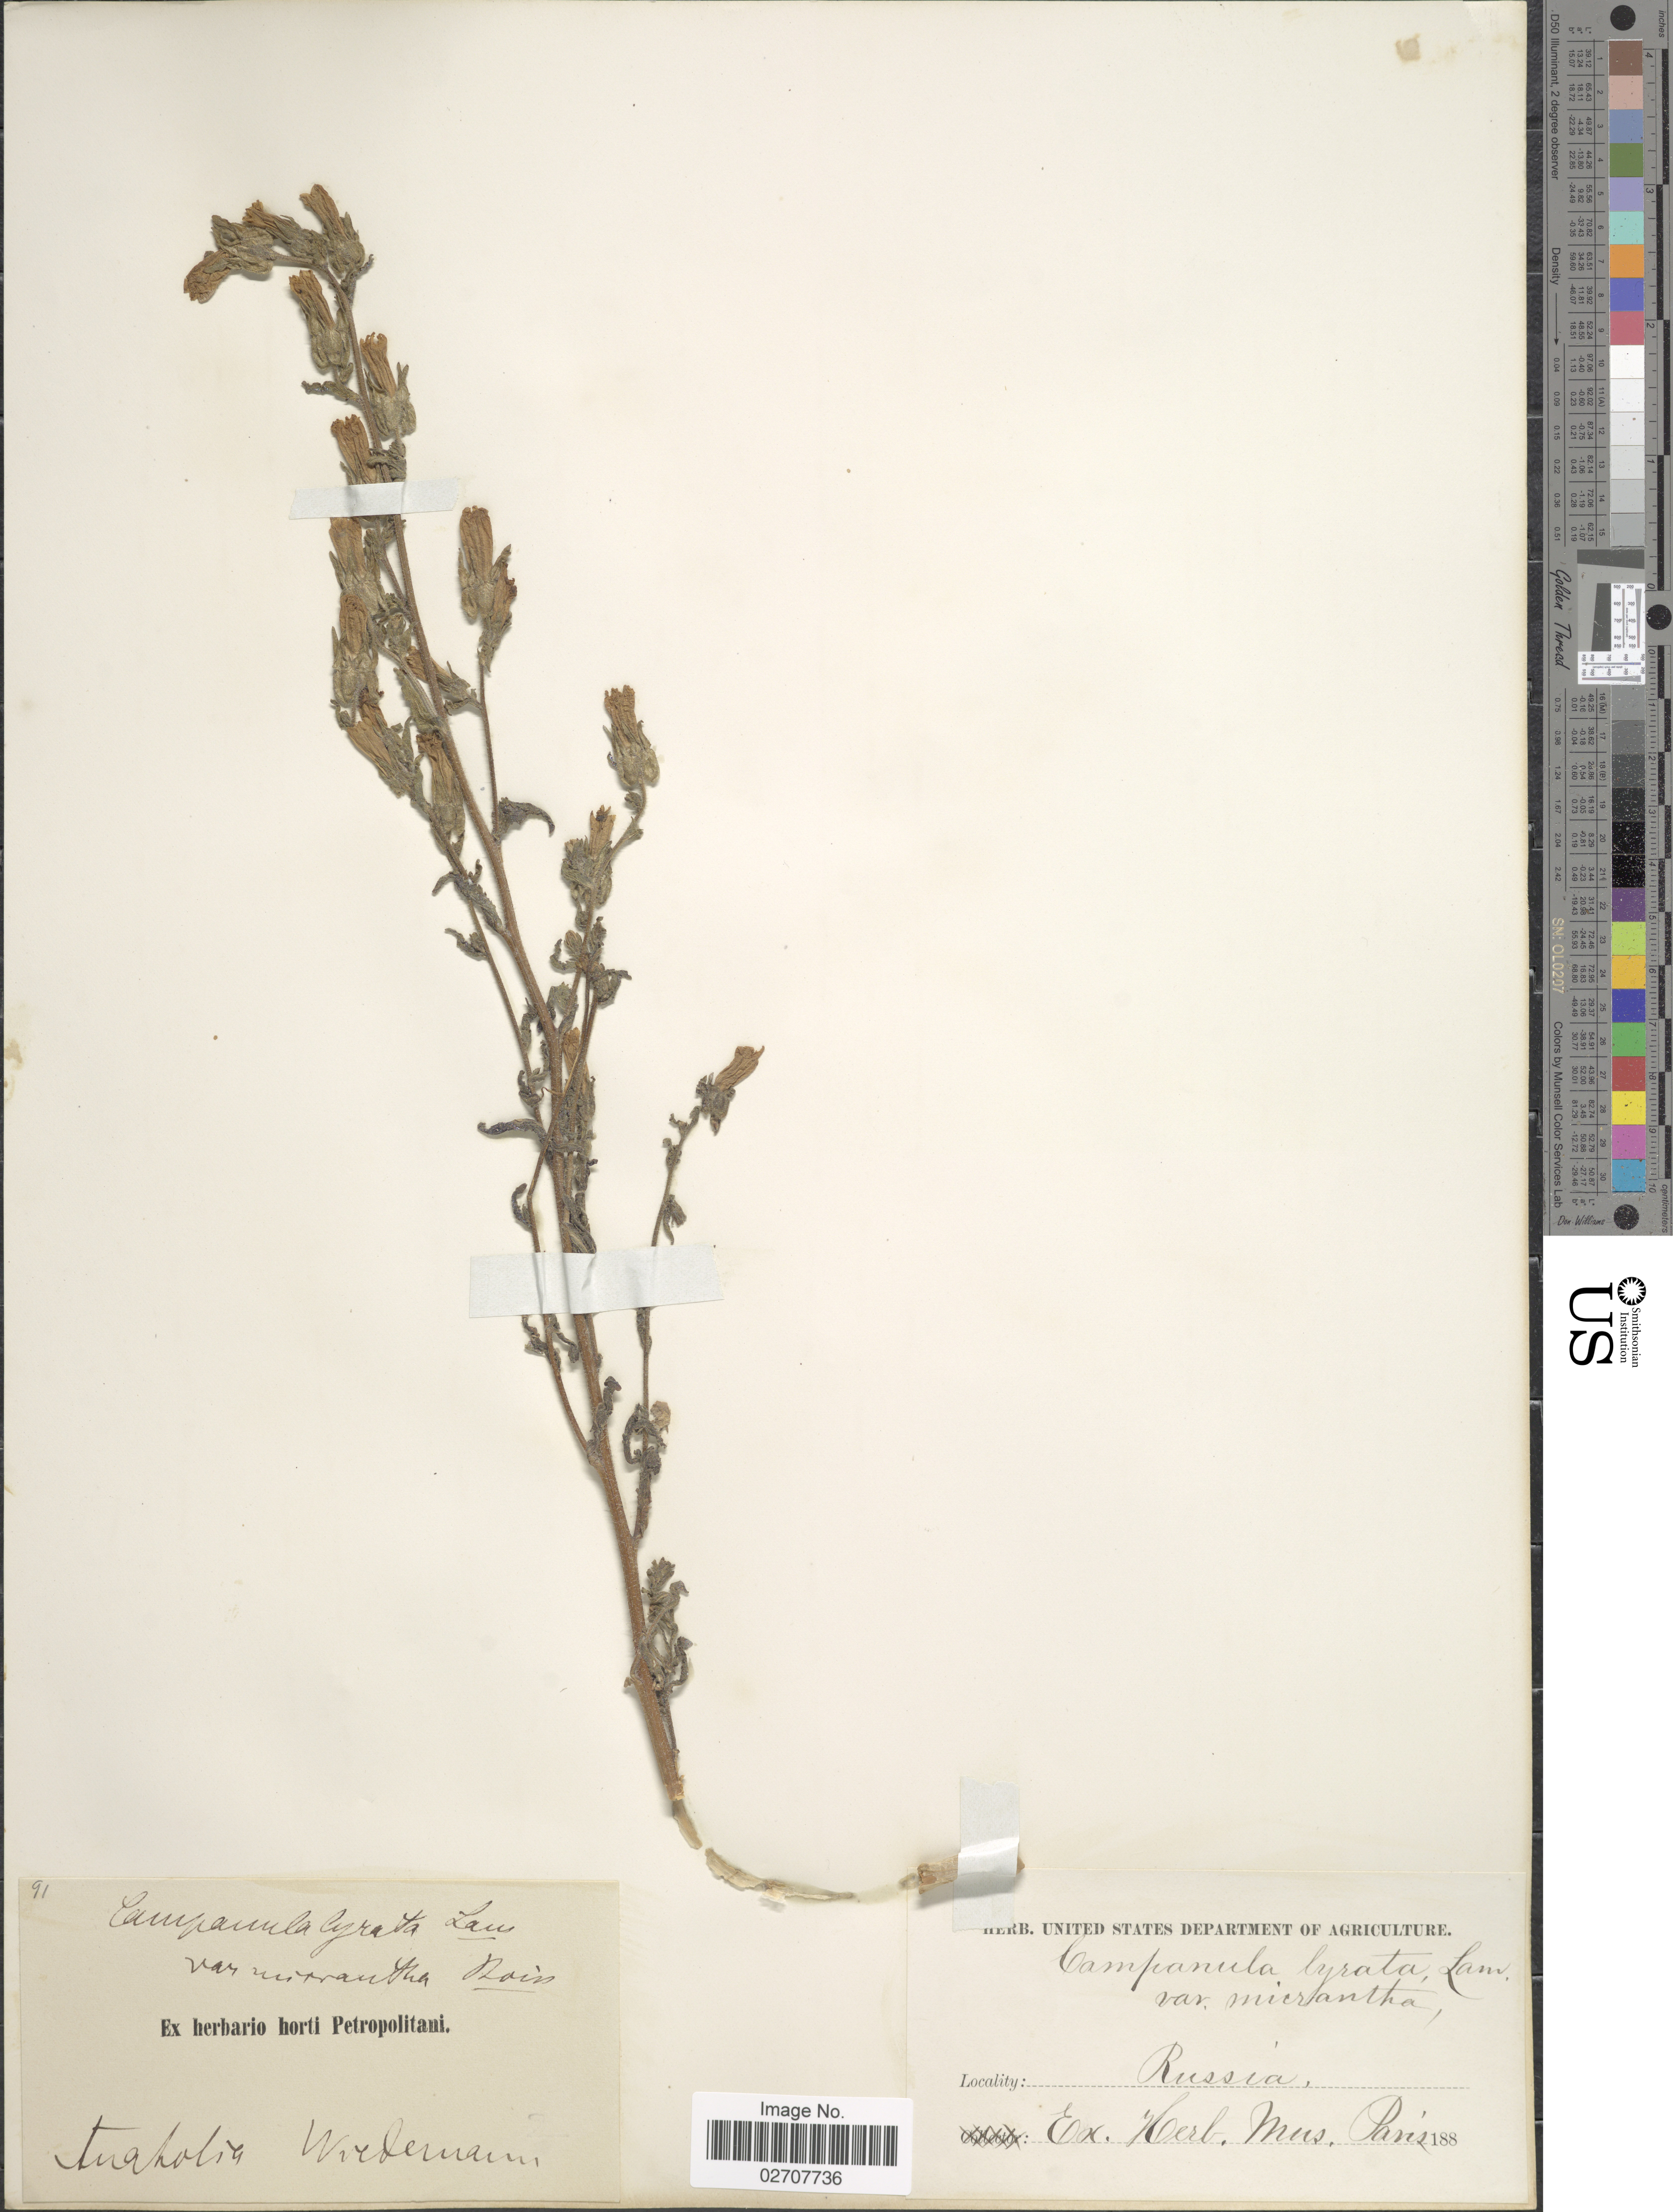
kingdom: Plantae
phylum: Tracheophyta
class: Magnoliopsida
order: Asterales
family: Campanulaceae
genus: Campanula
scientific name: Campanula lyrata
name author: Lam.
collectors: Wiedemann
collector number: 91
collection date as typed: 188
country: Turkey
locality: Anatolia [label says Russia, but now part of Turkey]